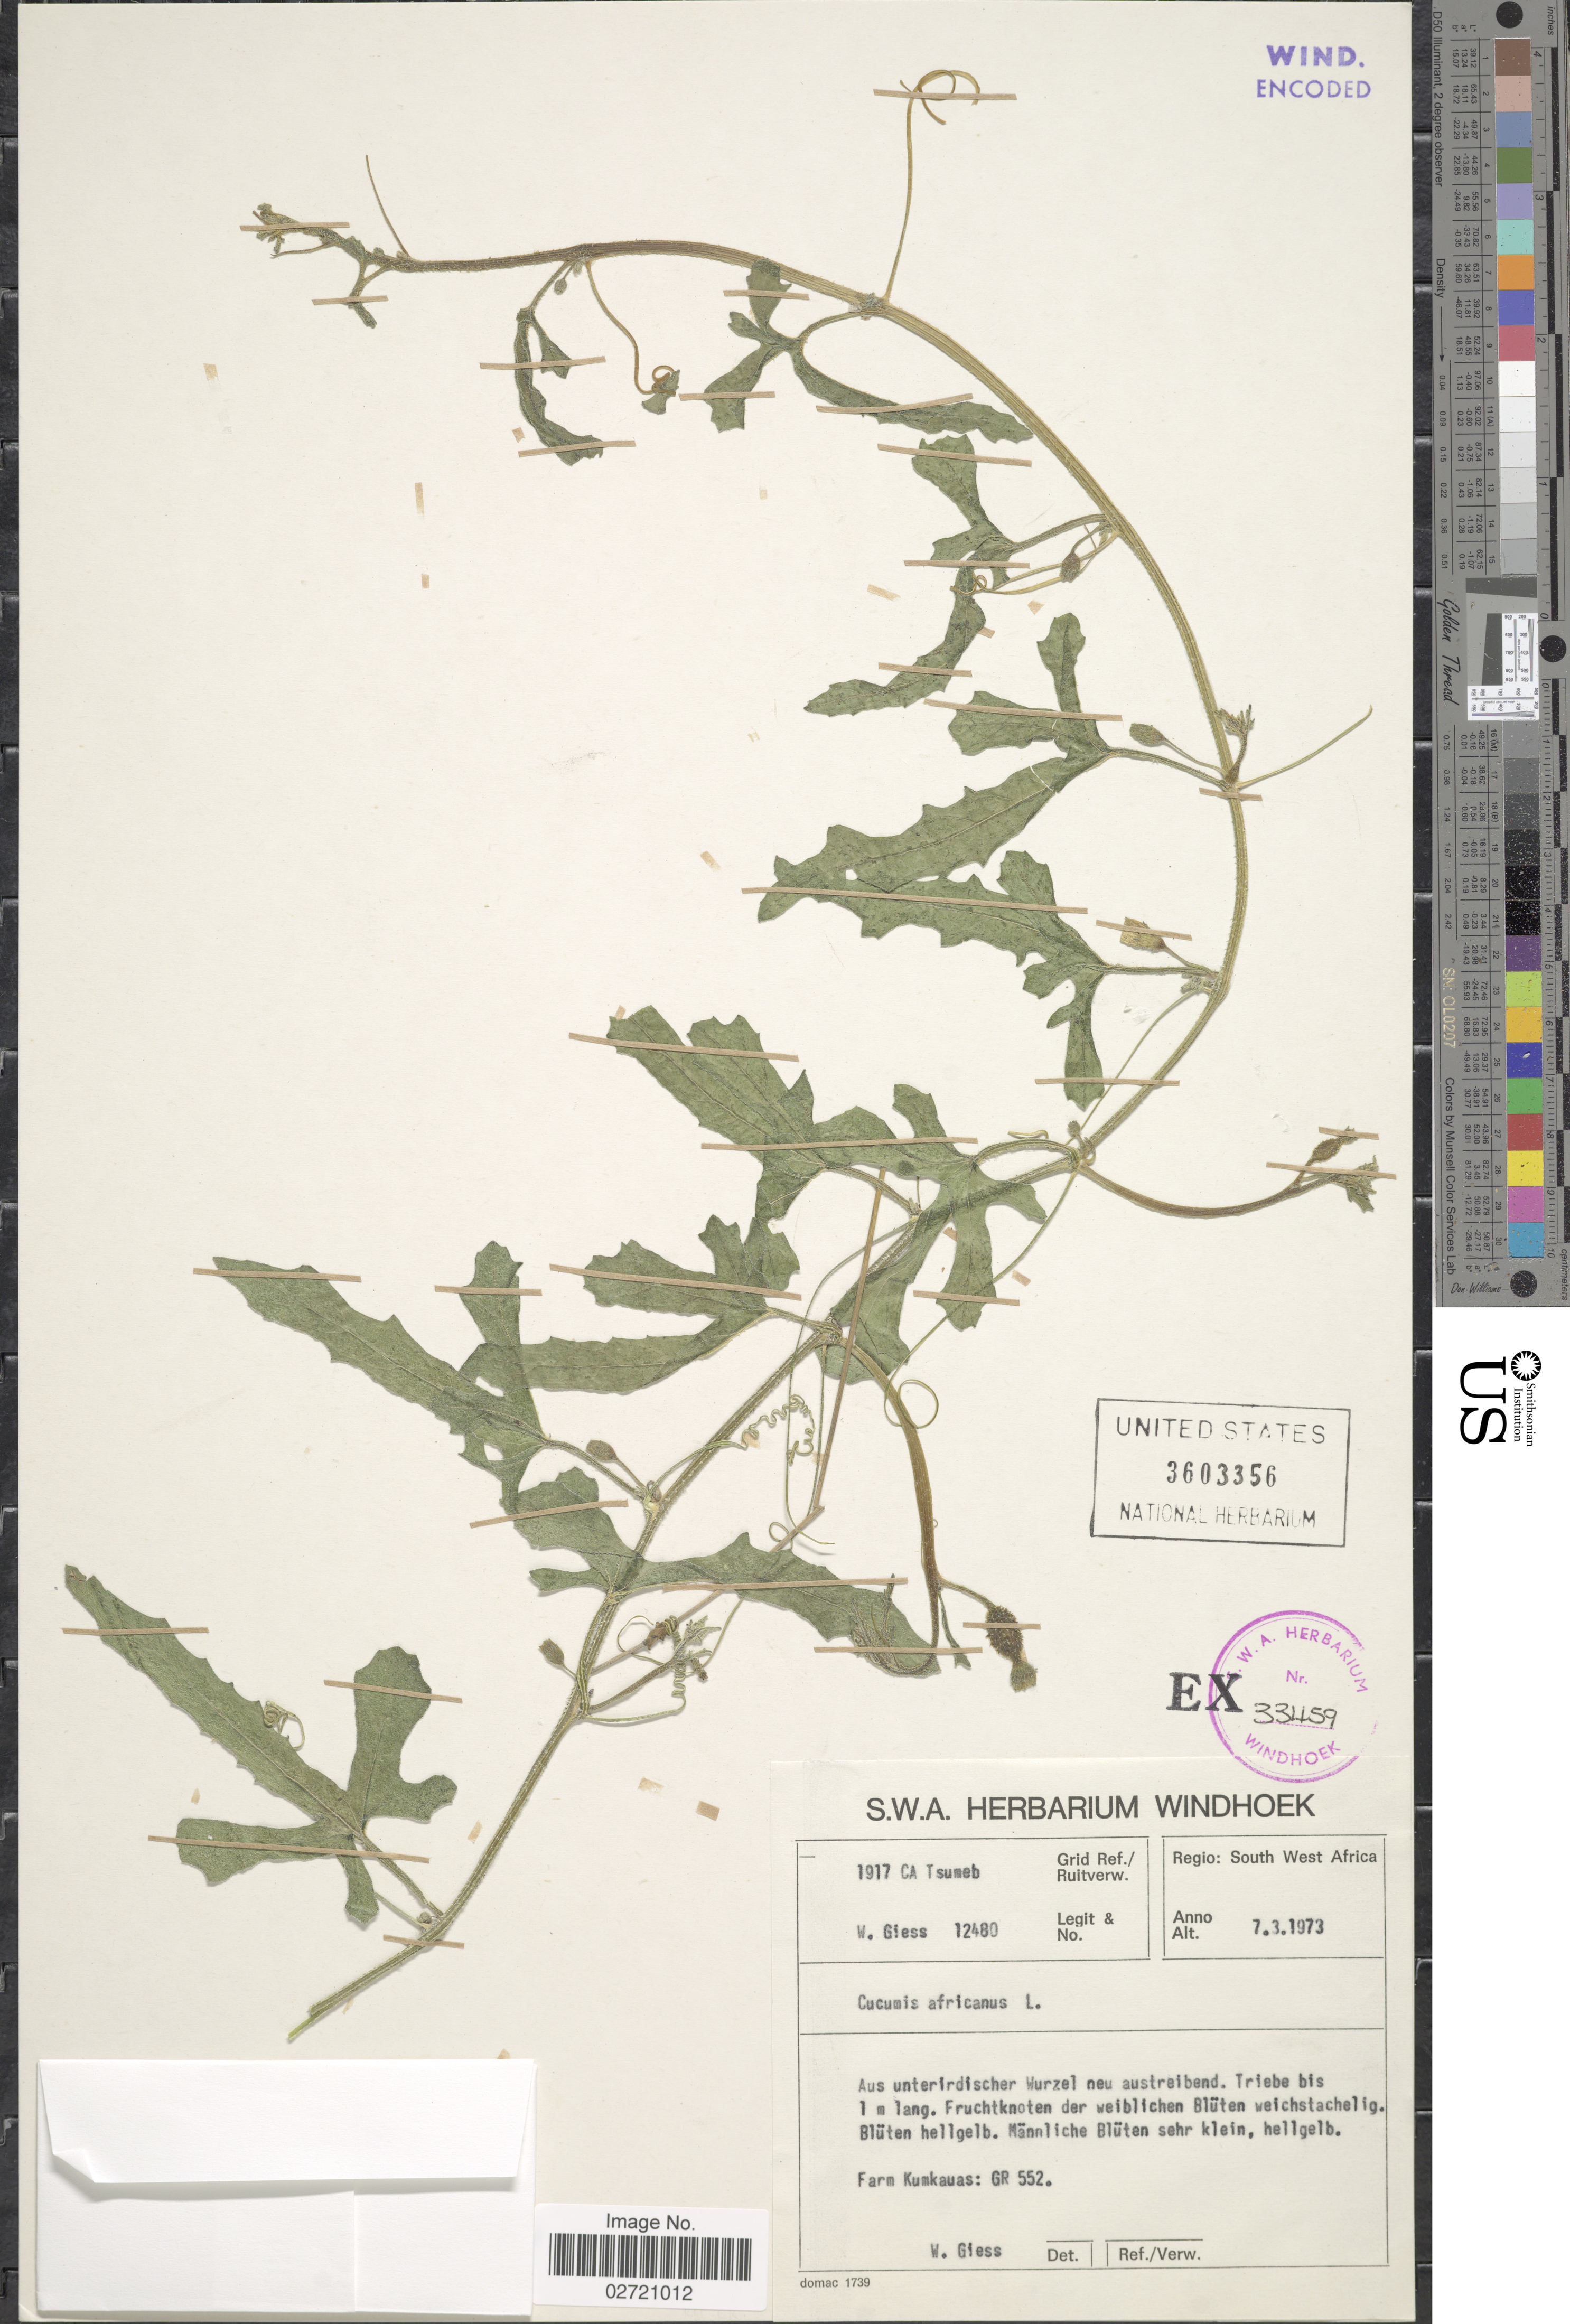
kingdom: Plantae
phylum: Tracheophyta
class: Magnoliopsida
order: Cucurbitales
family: Cucurbitaceae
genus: Cucumis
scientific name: Cucumis africanus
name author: L. f.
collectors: W. Giess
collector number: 12480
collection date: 1973-03-07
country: Namibia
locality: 1917 CA Tsumeb Grid Ref./ Ruitverw. Regio South West Africa. Farm Kumkauas: GR 552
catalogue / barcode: US 3603356